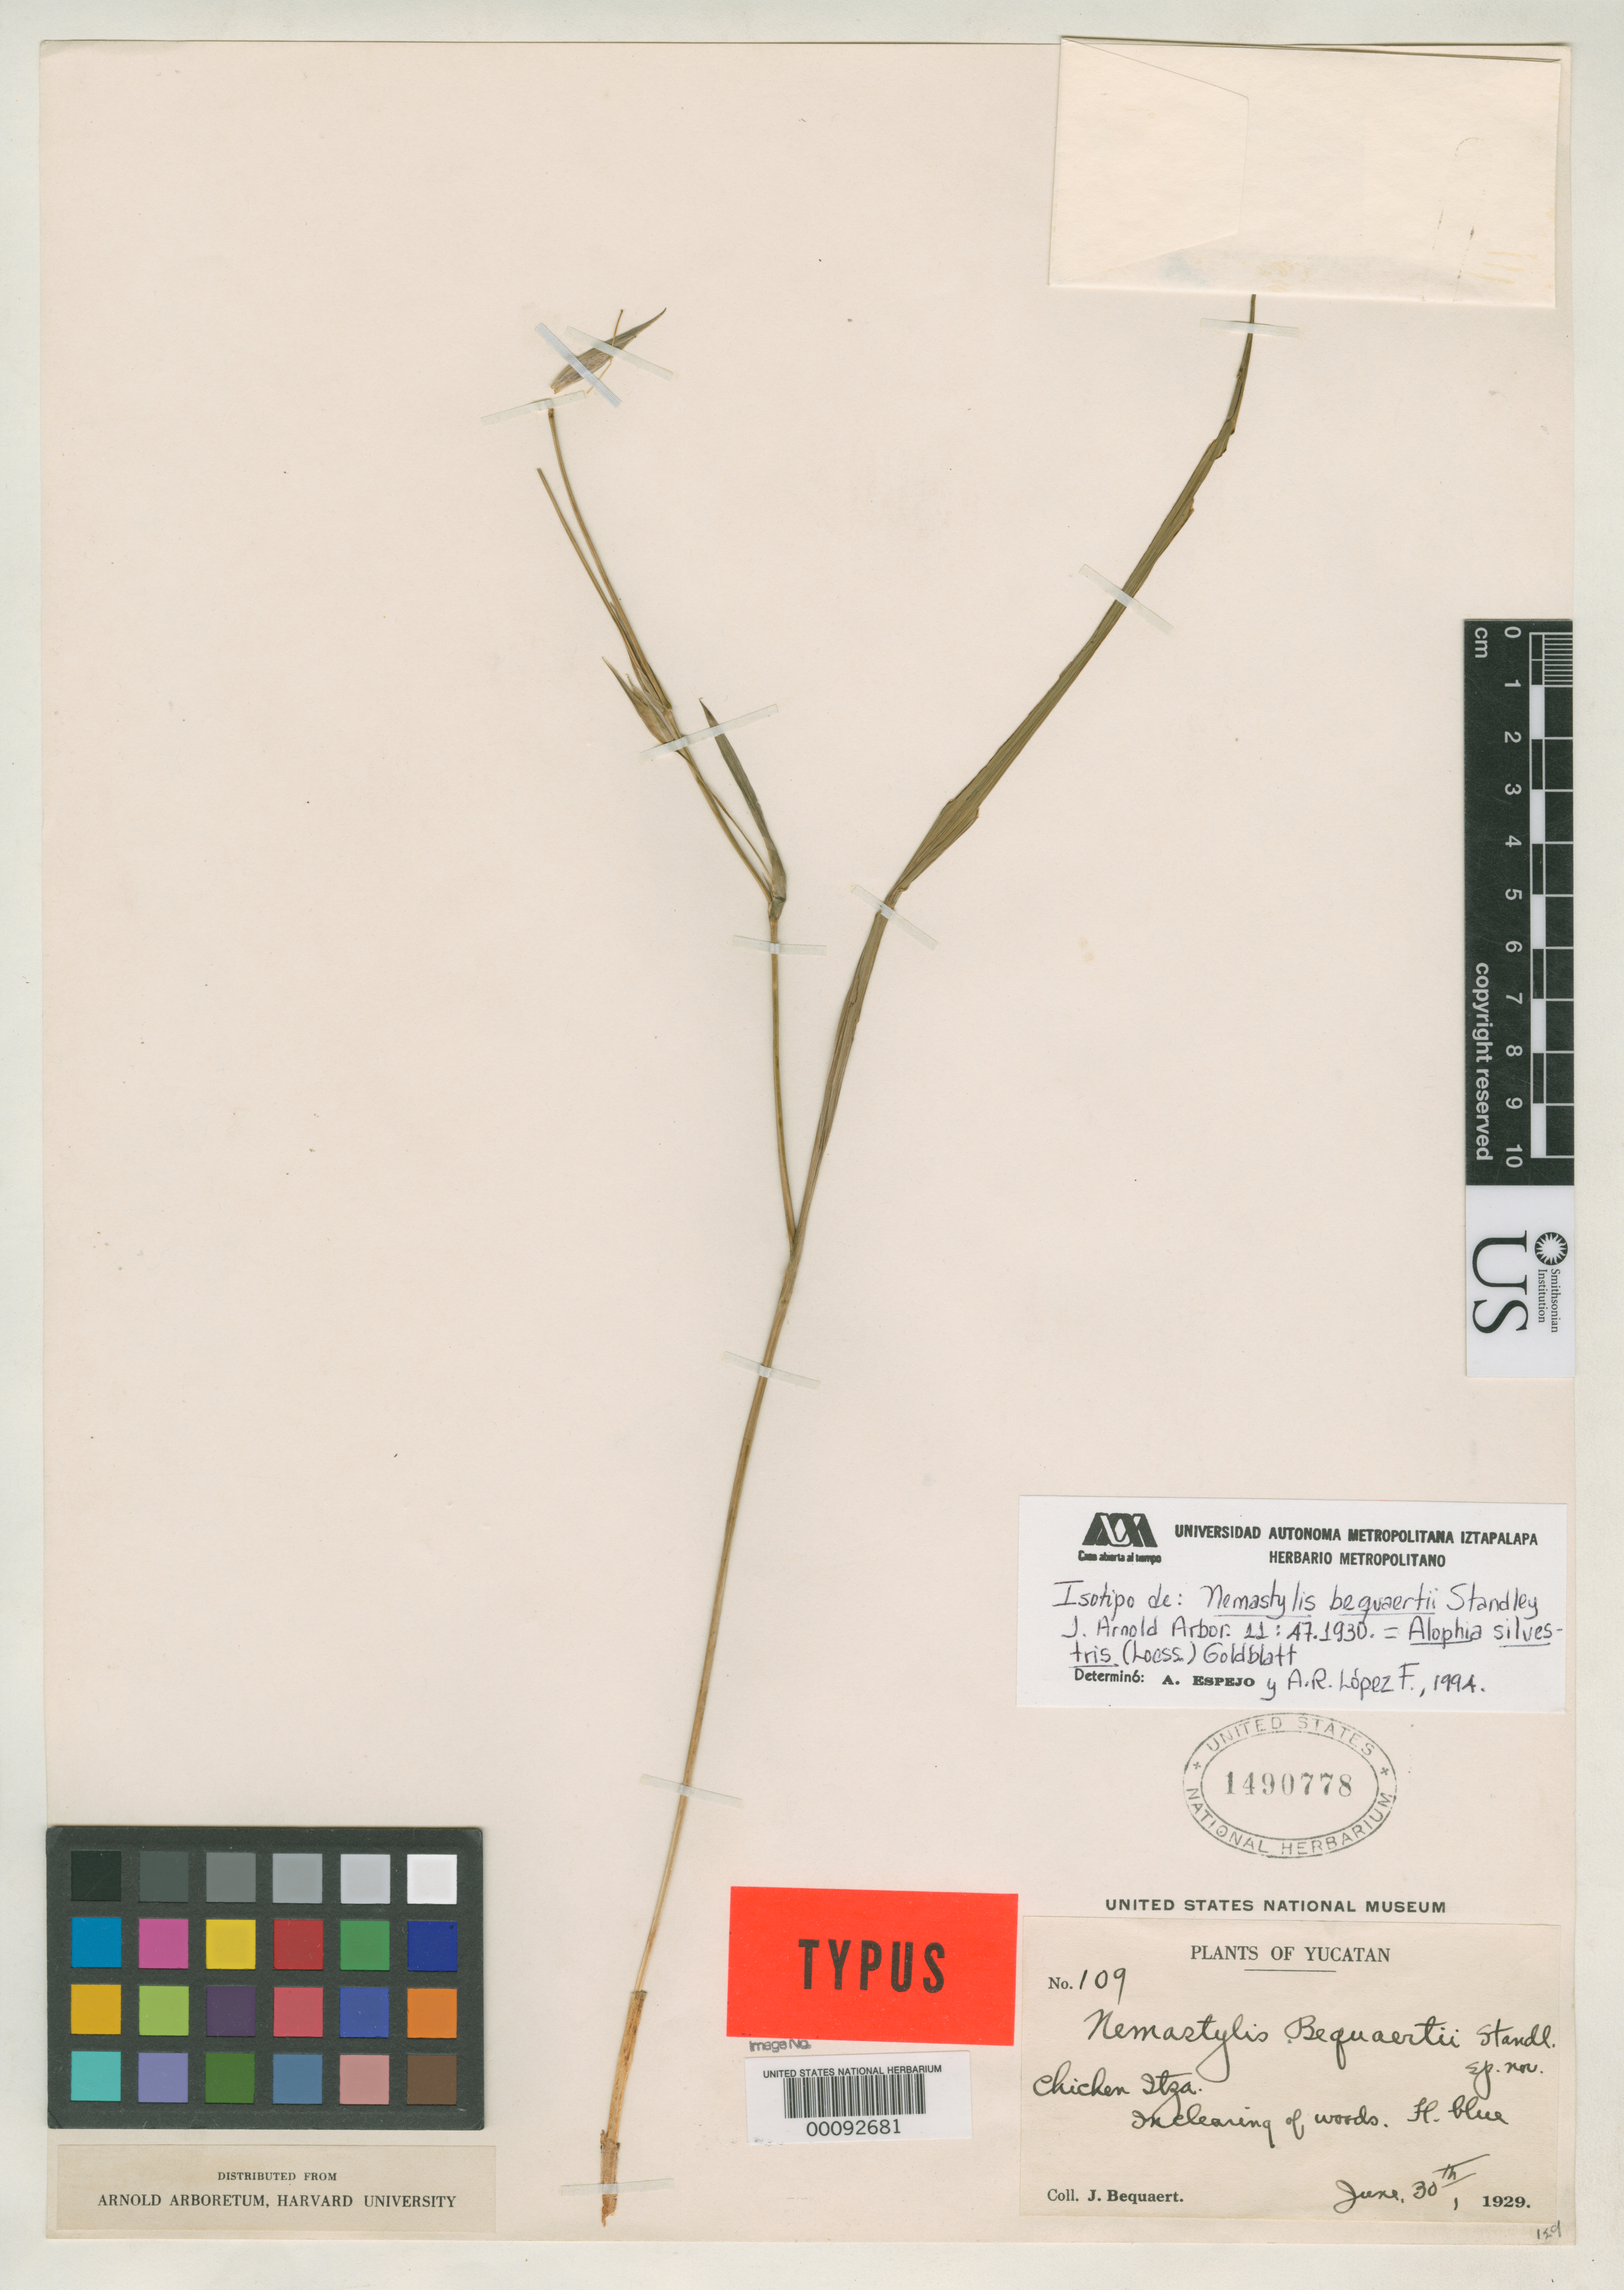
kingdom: Plantae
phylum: Tracheophyta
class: Liliopsida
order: Asparagales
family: Iridaceae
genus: Nemastylis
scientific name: Nemastylis bequaertii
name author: Standl.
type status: Isotype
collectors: J. Bequaert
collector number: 109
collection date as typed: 30 Jun 1929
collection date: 1929-06-30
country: Mexico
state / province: Yucatán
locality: Chichen Itza.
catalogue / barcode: US 1490778